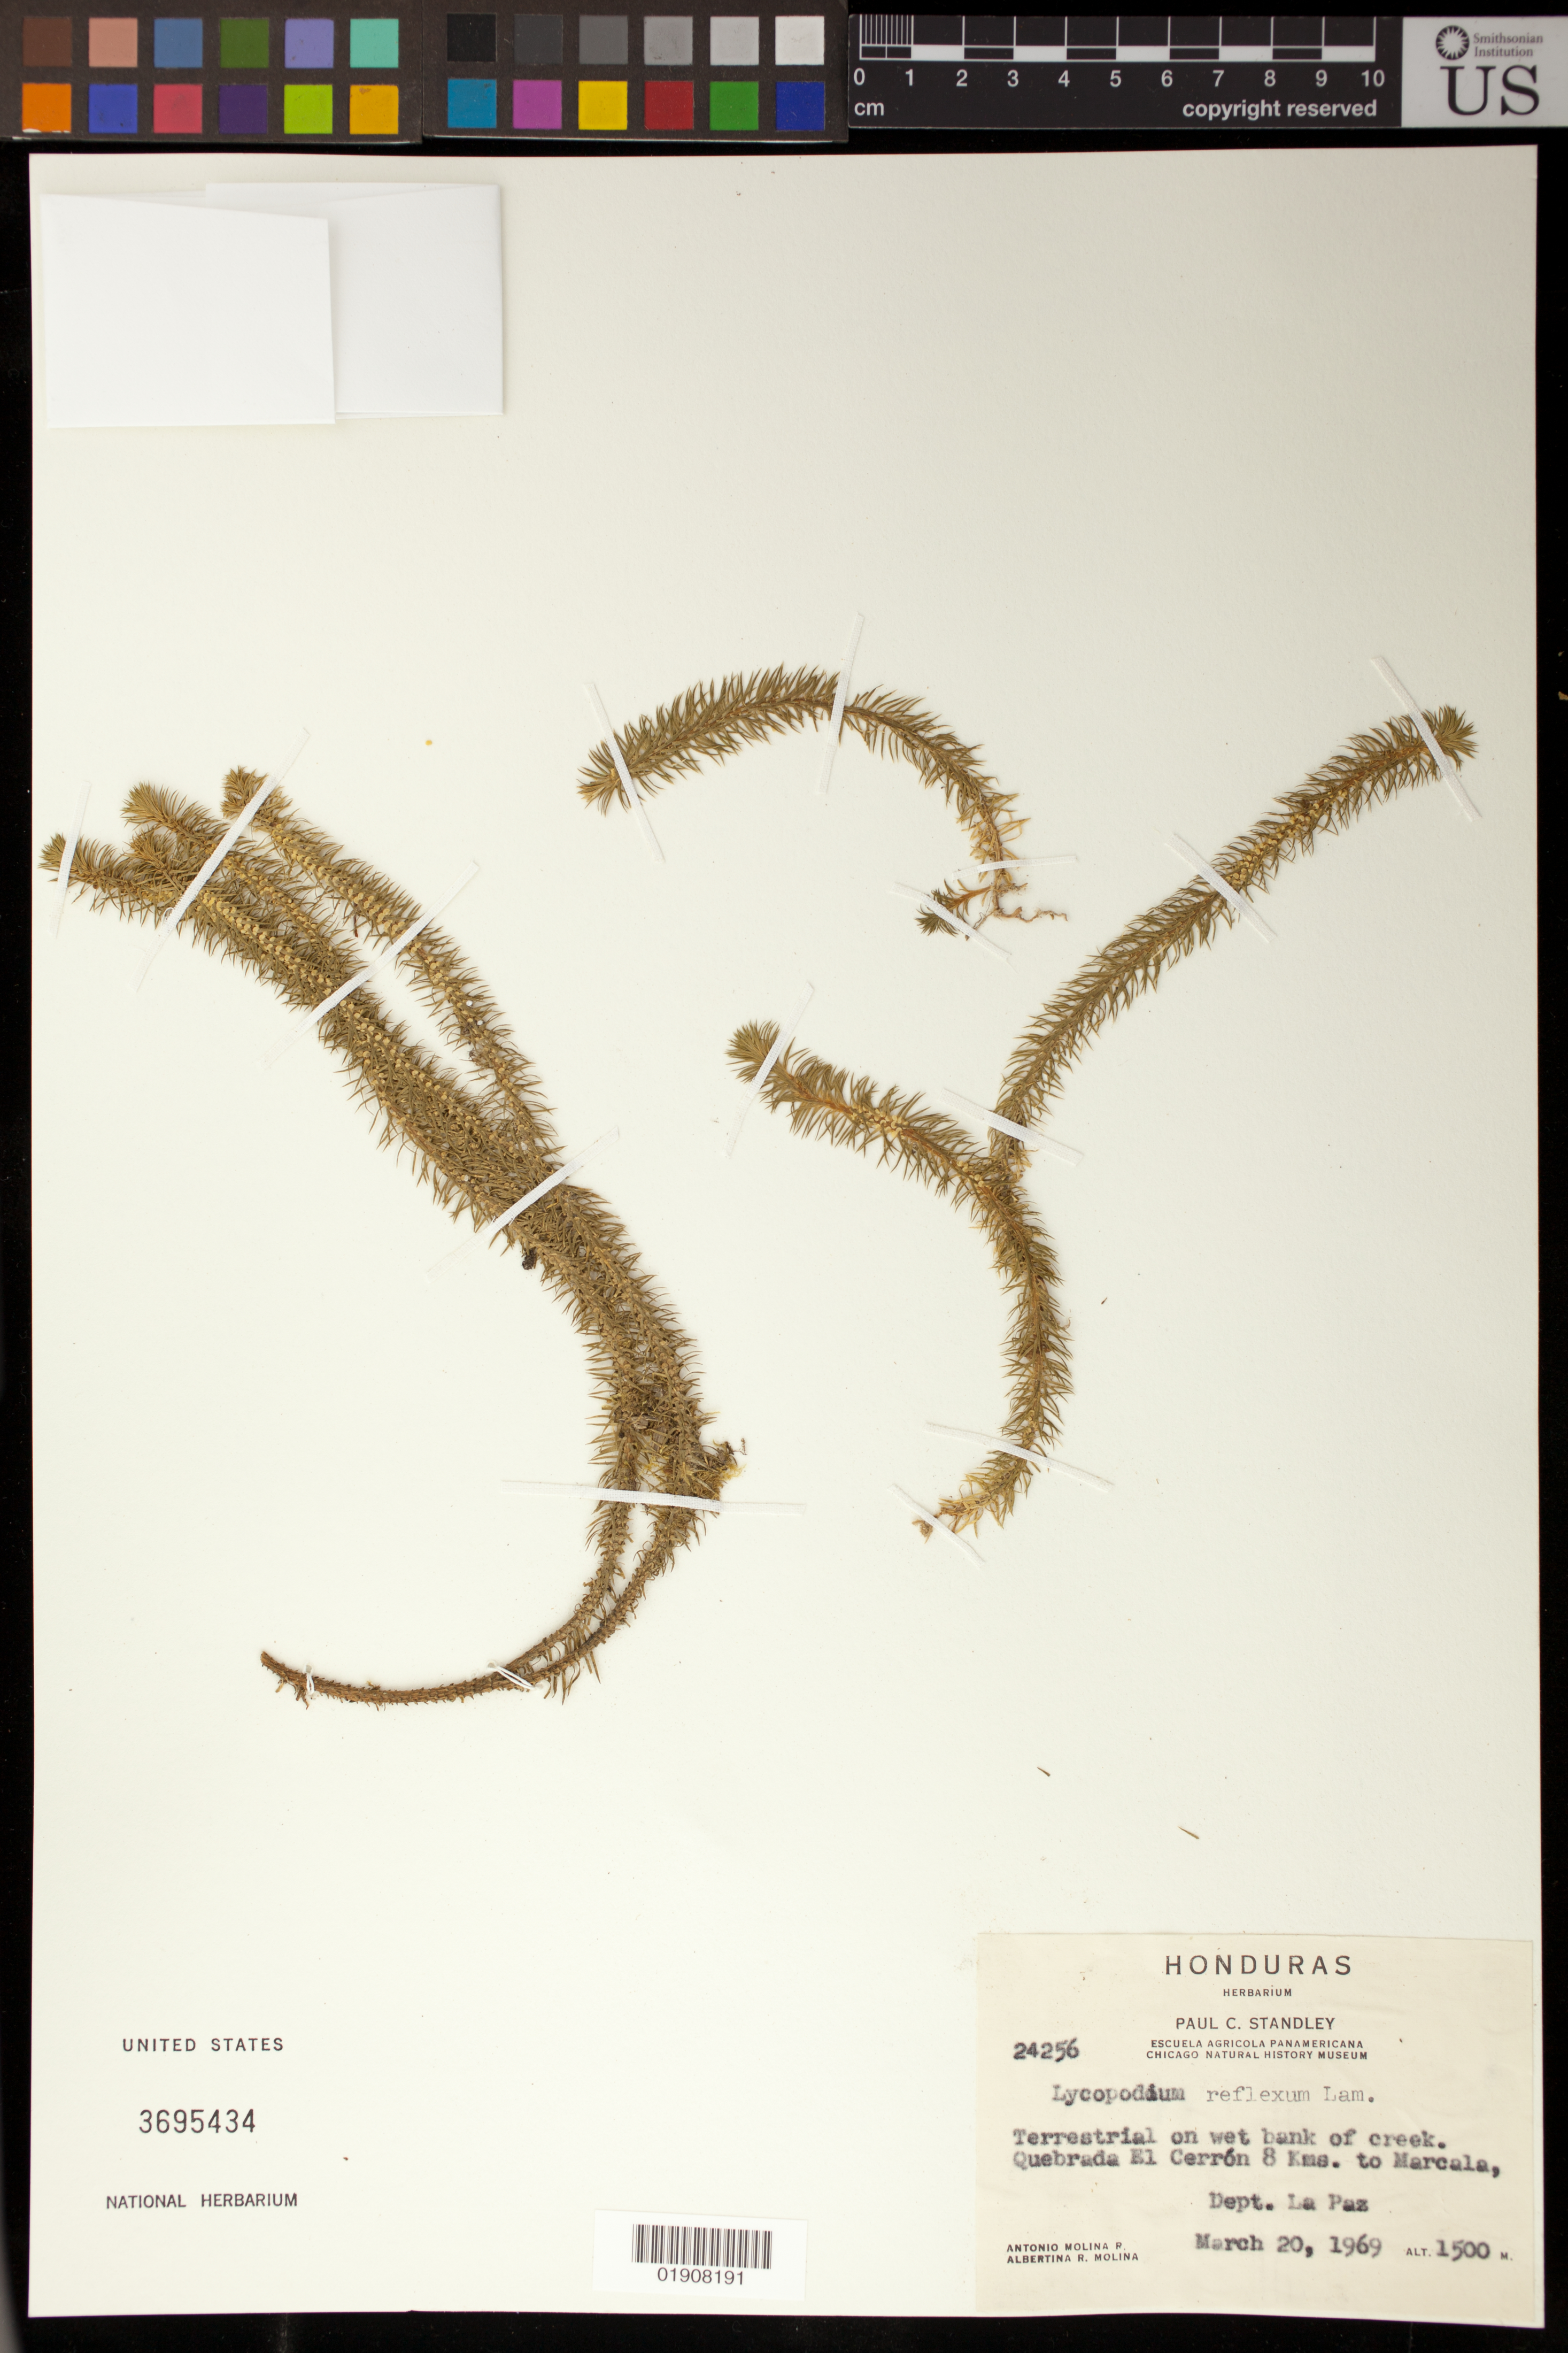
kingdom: Plantae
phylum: Tracheophyta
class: Lycopodiopsida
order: Lycopodiales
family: Lycopodiaceae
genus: Phlegmariurus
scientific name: Phlegmariurus reflexus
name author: (Lam.) B. Øllg.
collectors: A. Molina R. & A. R. Molina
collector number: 24256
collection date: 1969-03-20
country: Honduras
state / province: La Paz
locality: Quebrada El Cerron 8 Kms. to Marcala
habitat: On wet bank of creek.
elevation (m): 1500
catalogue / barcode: US 3695434